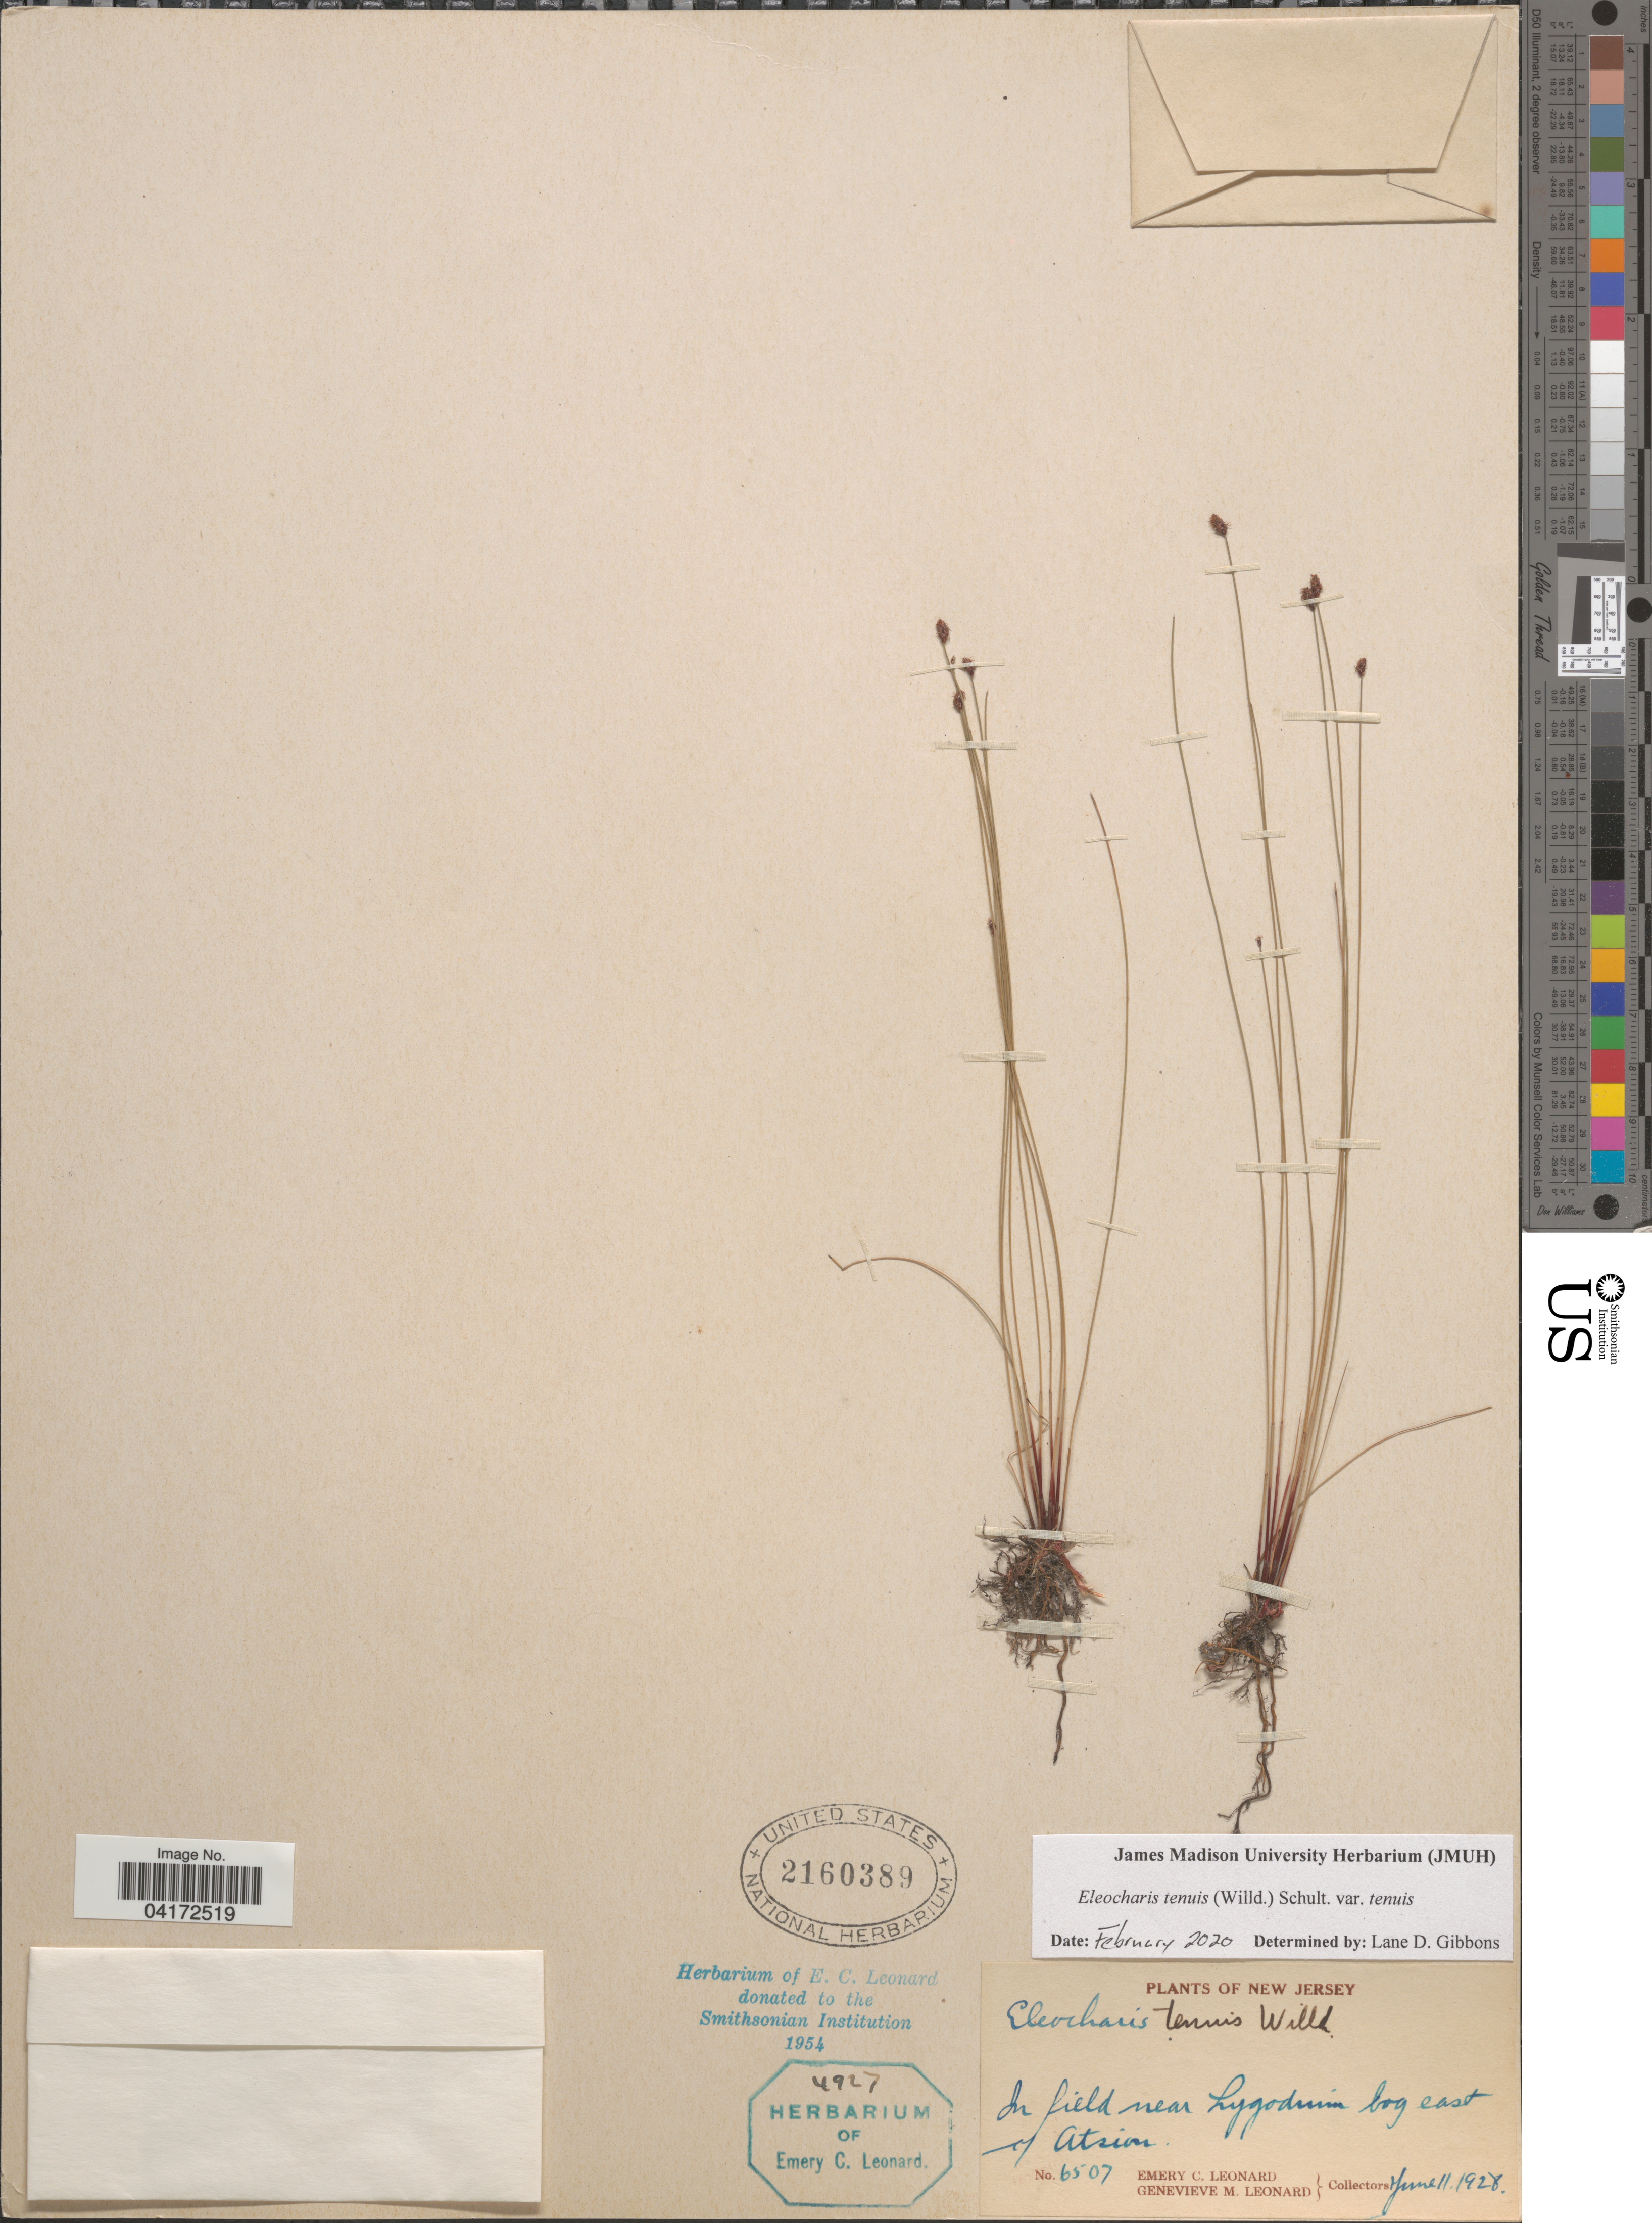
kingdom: Plantae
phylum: Tracheophyta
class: Liliopsida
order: Poales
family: Cyperaceae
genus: Eleocharis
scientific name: Eleocharis tenuis var. tenuis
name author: (Willd.) Schult.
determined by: Gibbons, Lane D.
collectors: E. C. Leonard & G. M. Leonard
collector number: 6507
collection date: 1928-06-11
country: United States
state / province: New Jersey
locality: In field near Lygodium bog east of Atsion.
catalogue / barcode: US 2160389